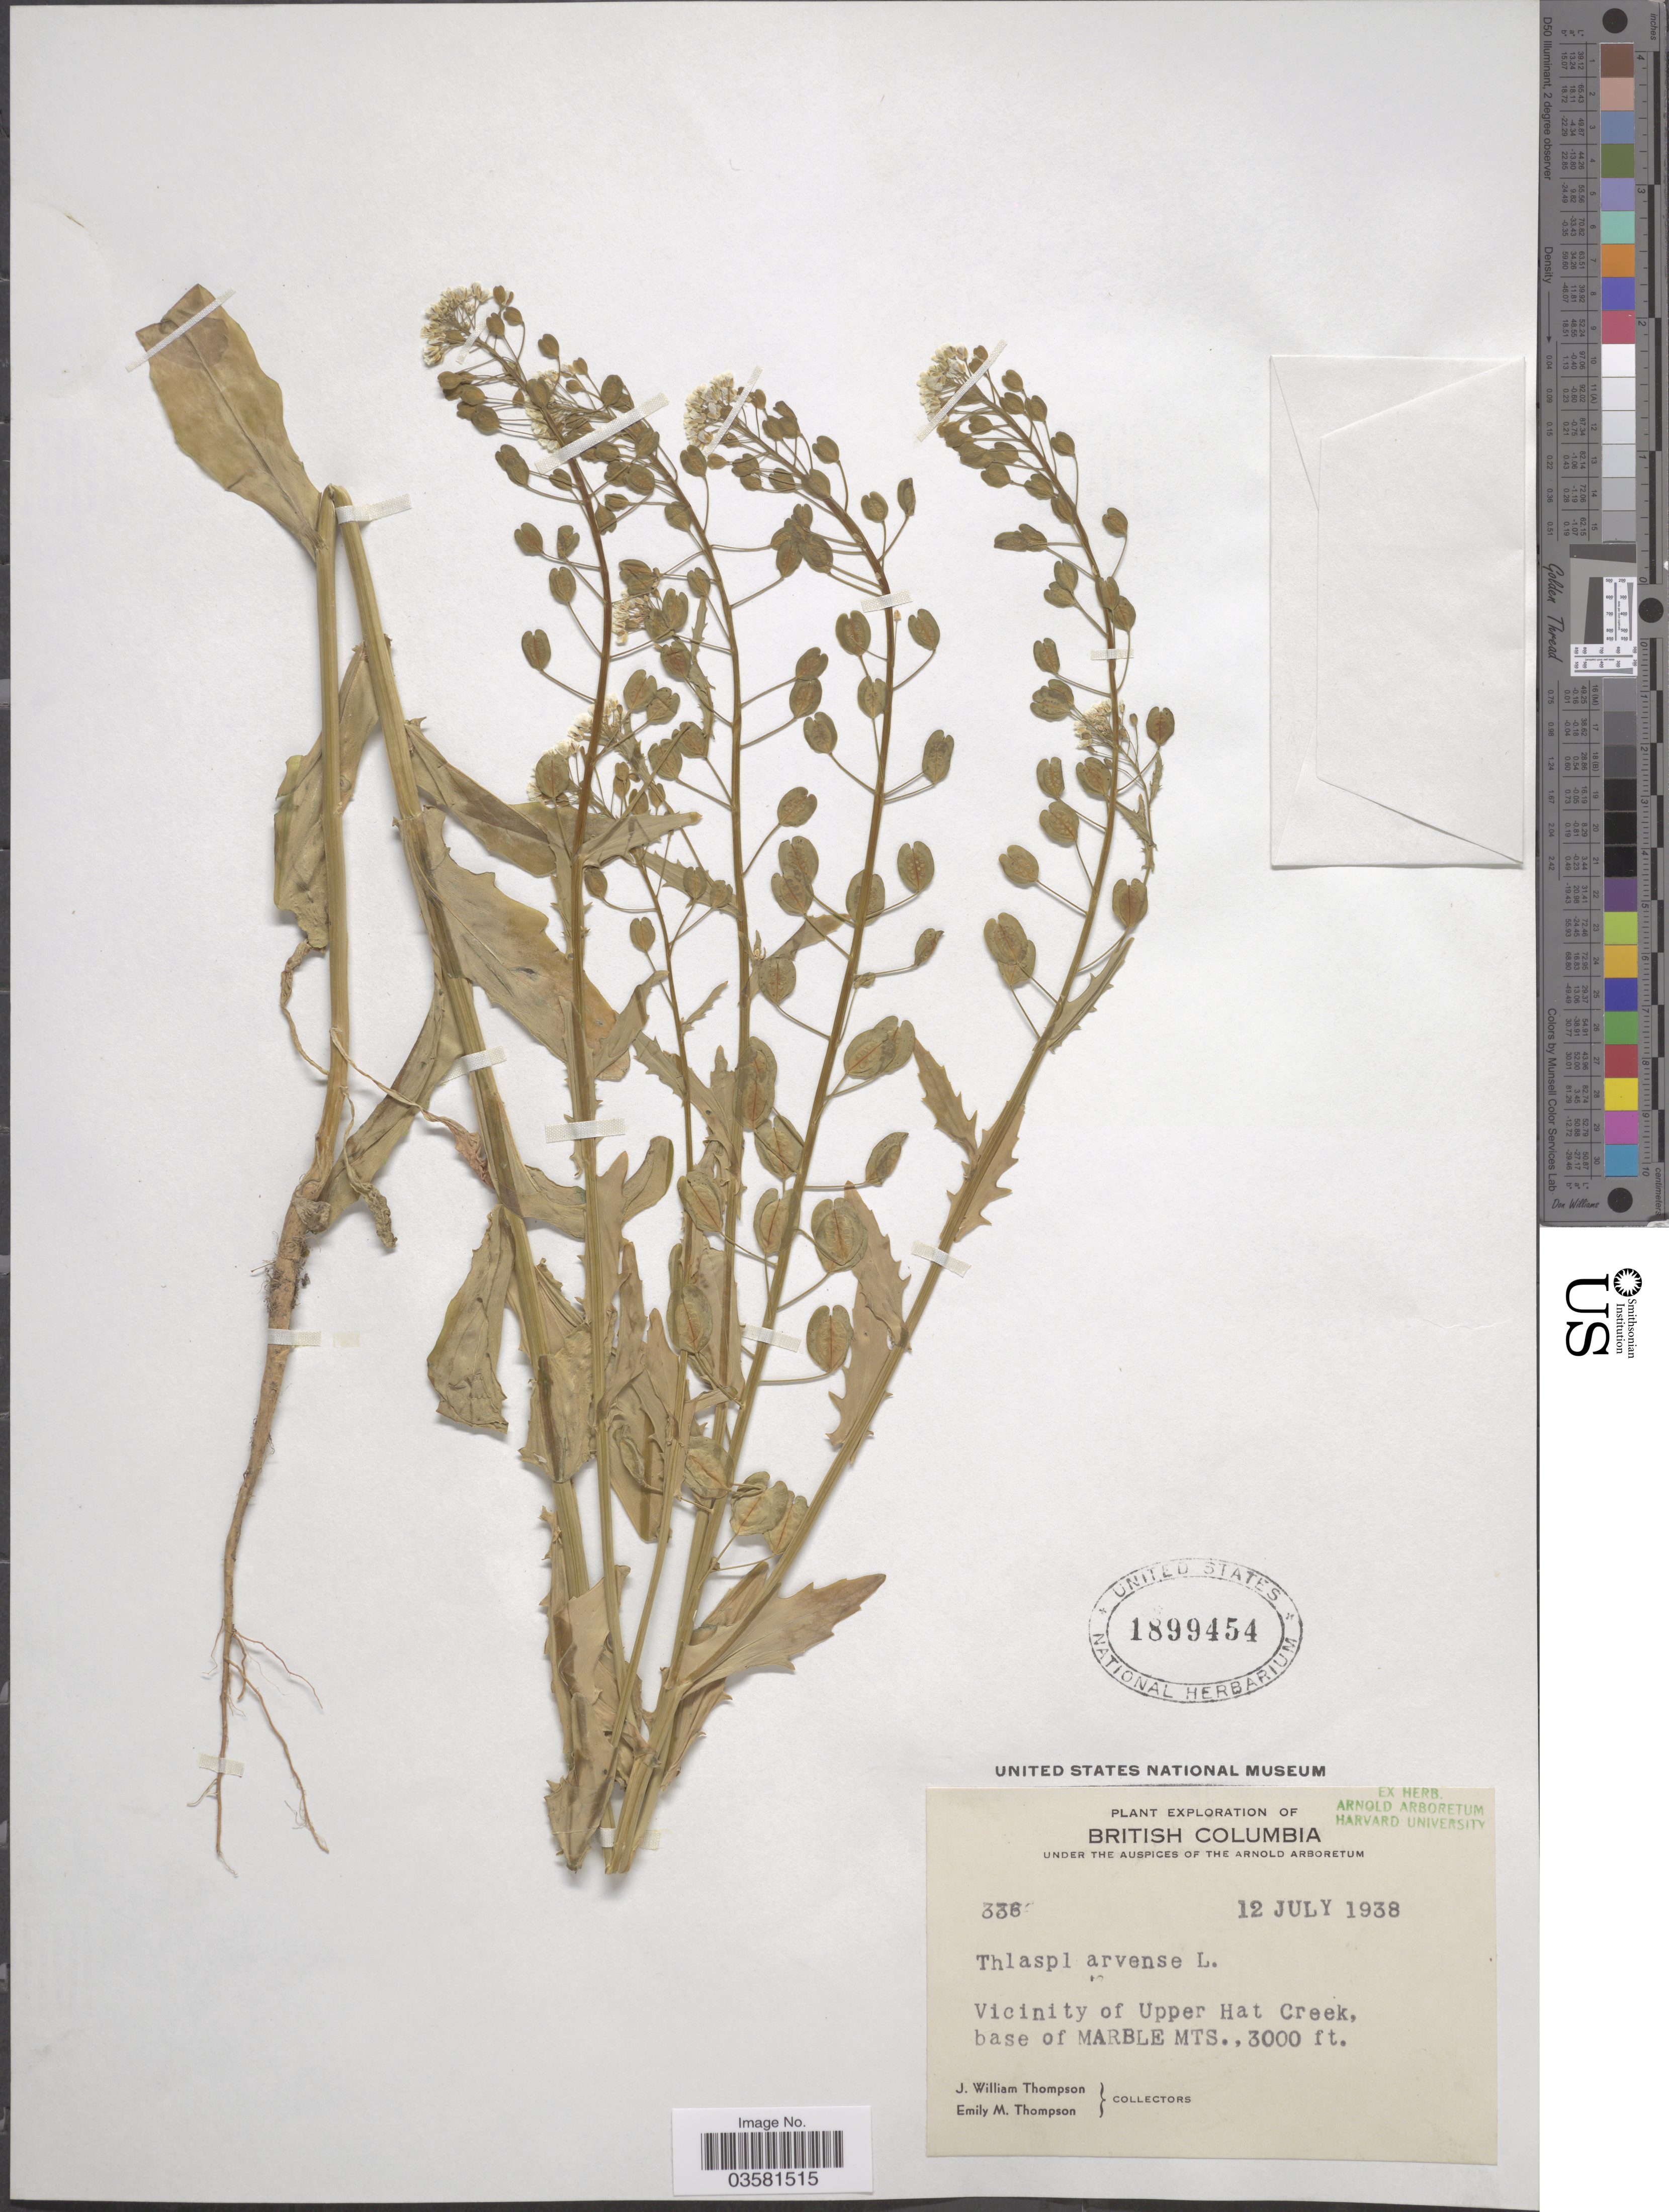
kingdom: Plantae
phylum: Tracheophyta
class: Magnoliopsida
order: Brassicales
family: Brassicaceae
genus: Thlaspi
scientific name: Thlaspi arvense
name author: L.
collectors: J. W. Thompson & E. M. Thompson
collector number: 336*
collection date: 1938-07-12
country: Canada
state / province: British Columbia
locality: Vicinity of Upper Hat Creek, base of Marble Mts.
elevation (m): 914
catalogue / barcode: US 1899454